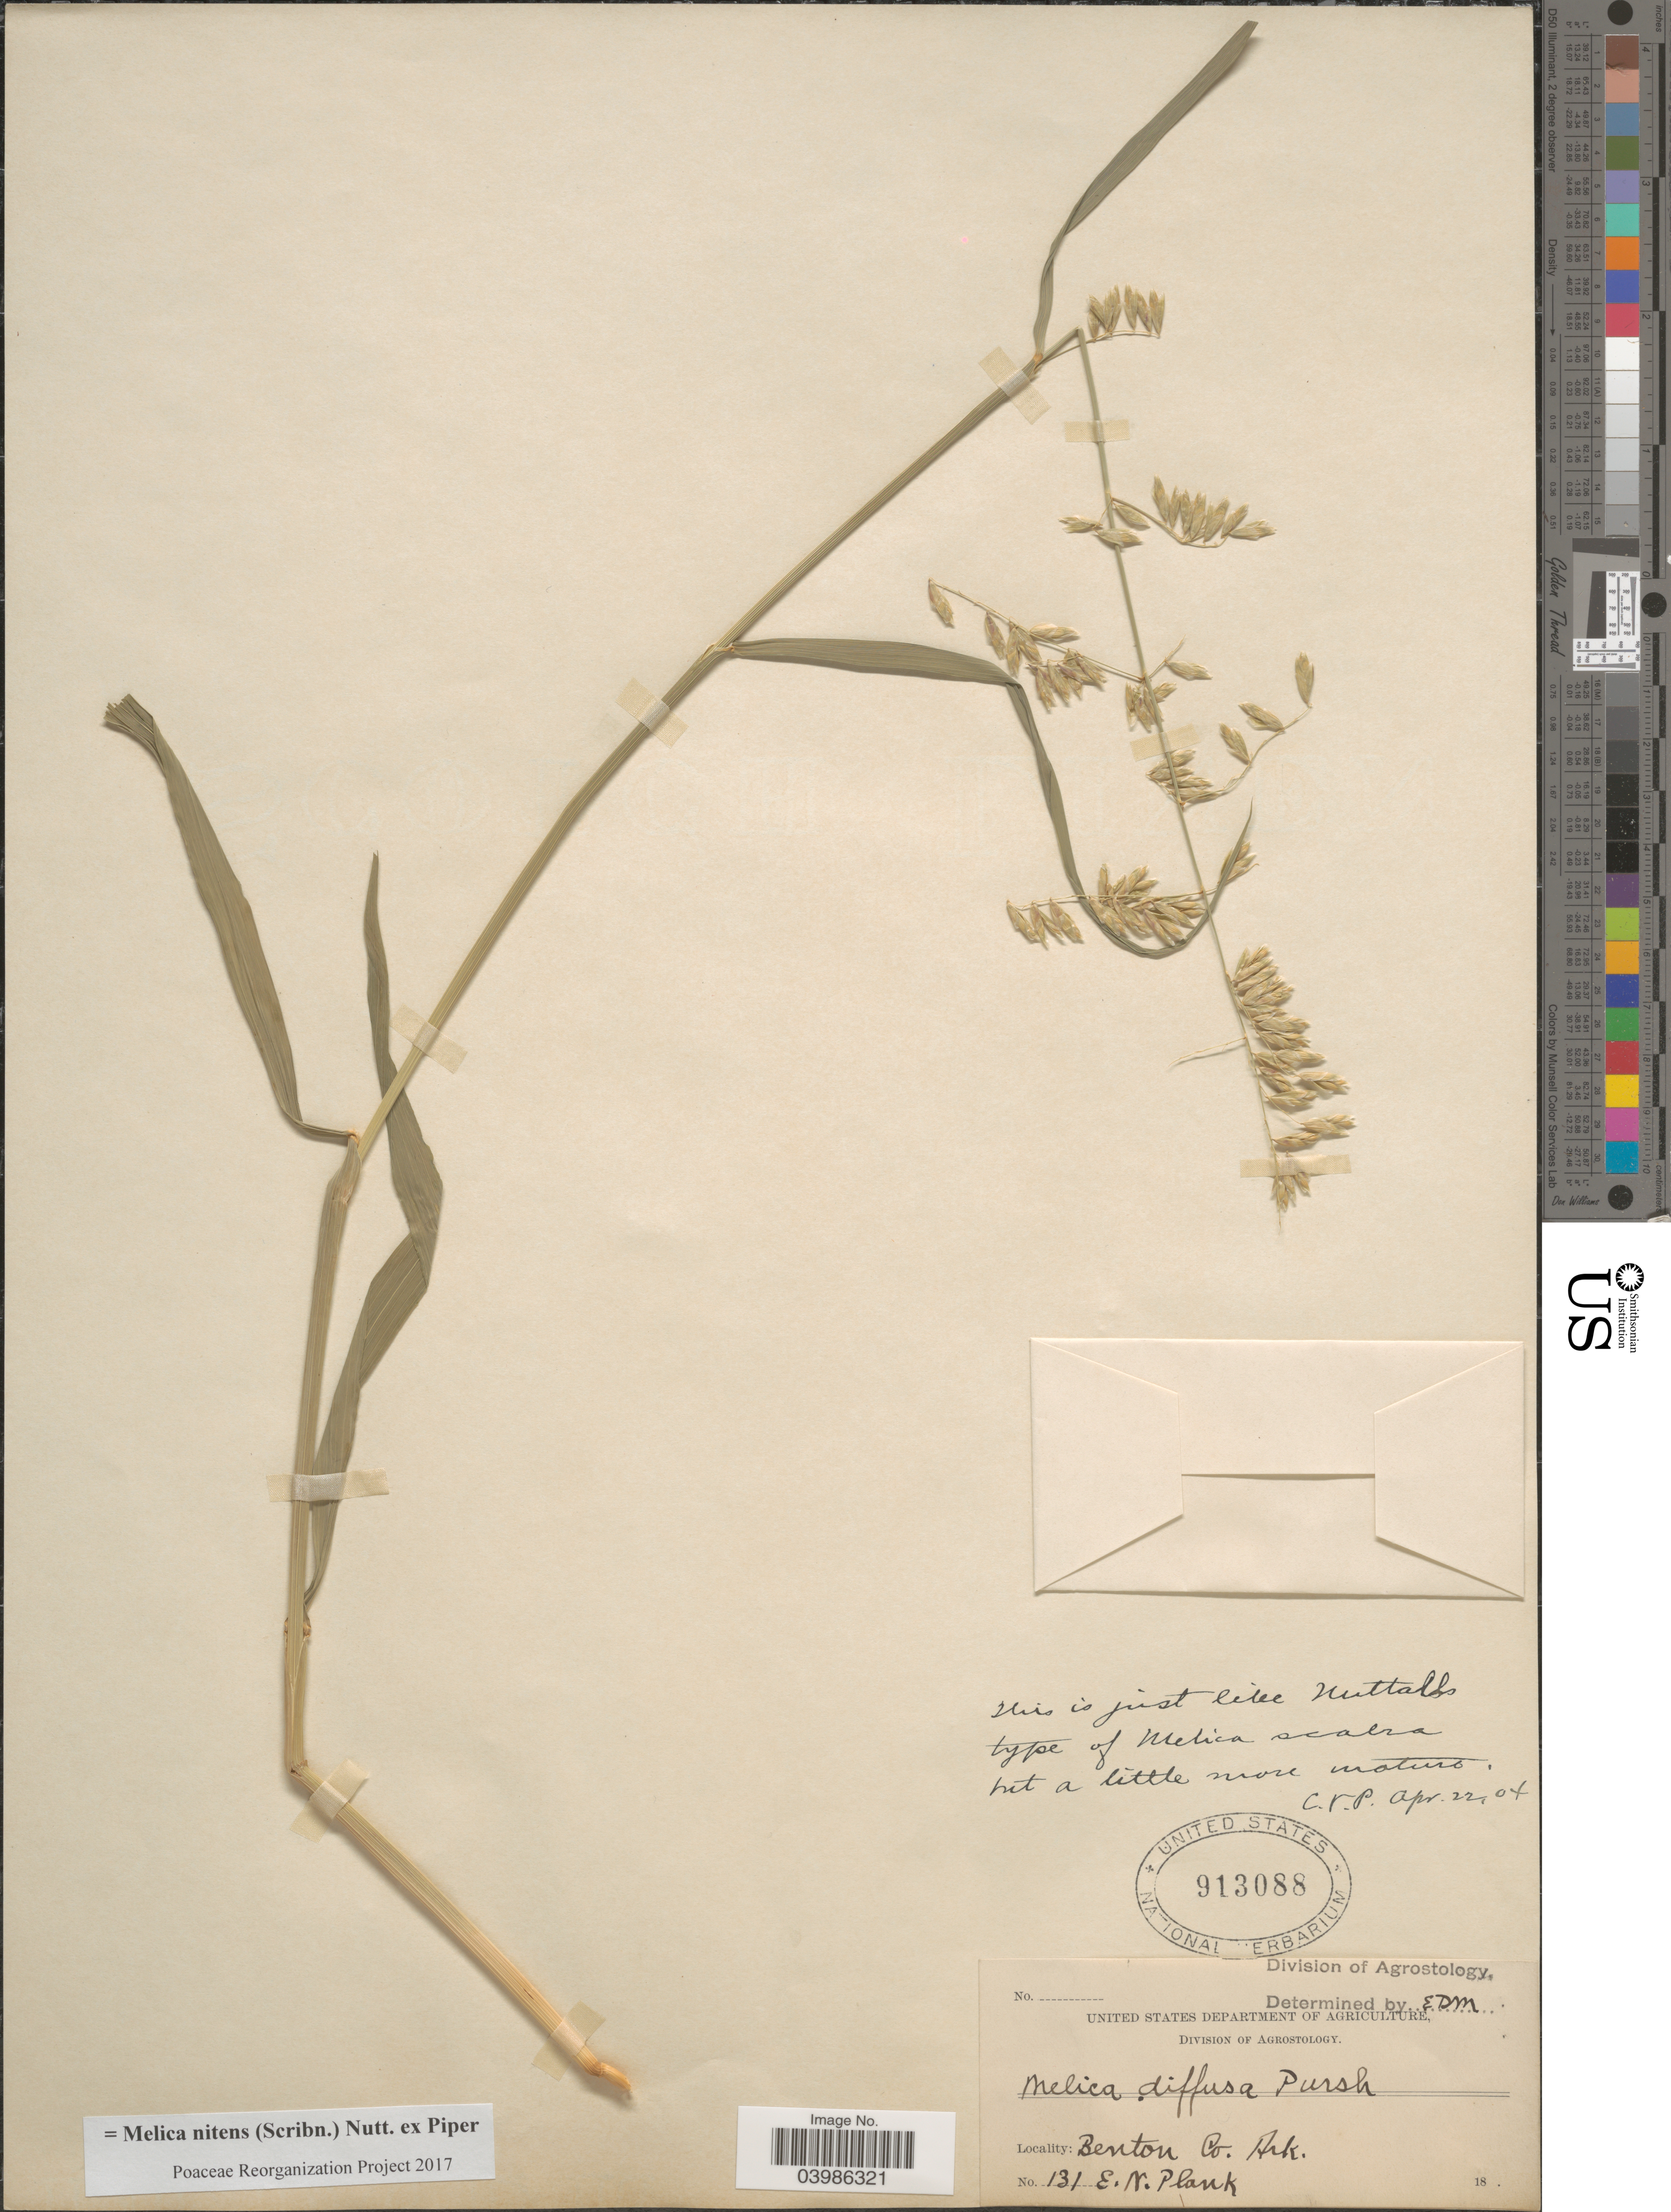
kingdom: Plantae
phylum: Tracheophyta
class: Liliopsida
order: Poales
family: Poaceae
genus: Melica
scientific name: Melica nitens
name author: (Scribn.) Nutt. ex Piper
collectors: E. Plank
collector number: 131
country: United States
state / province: Arkansas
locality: Benton Co.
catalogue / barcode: US 913088